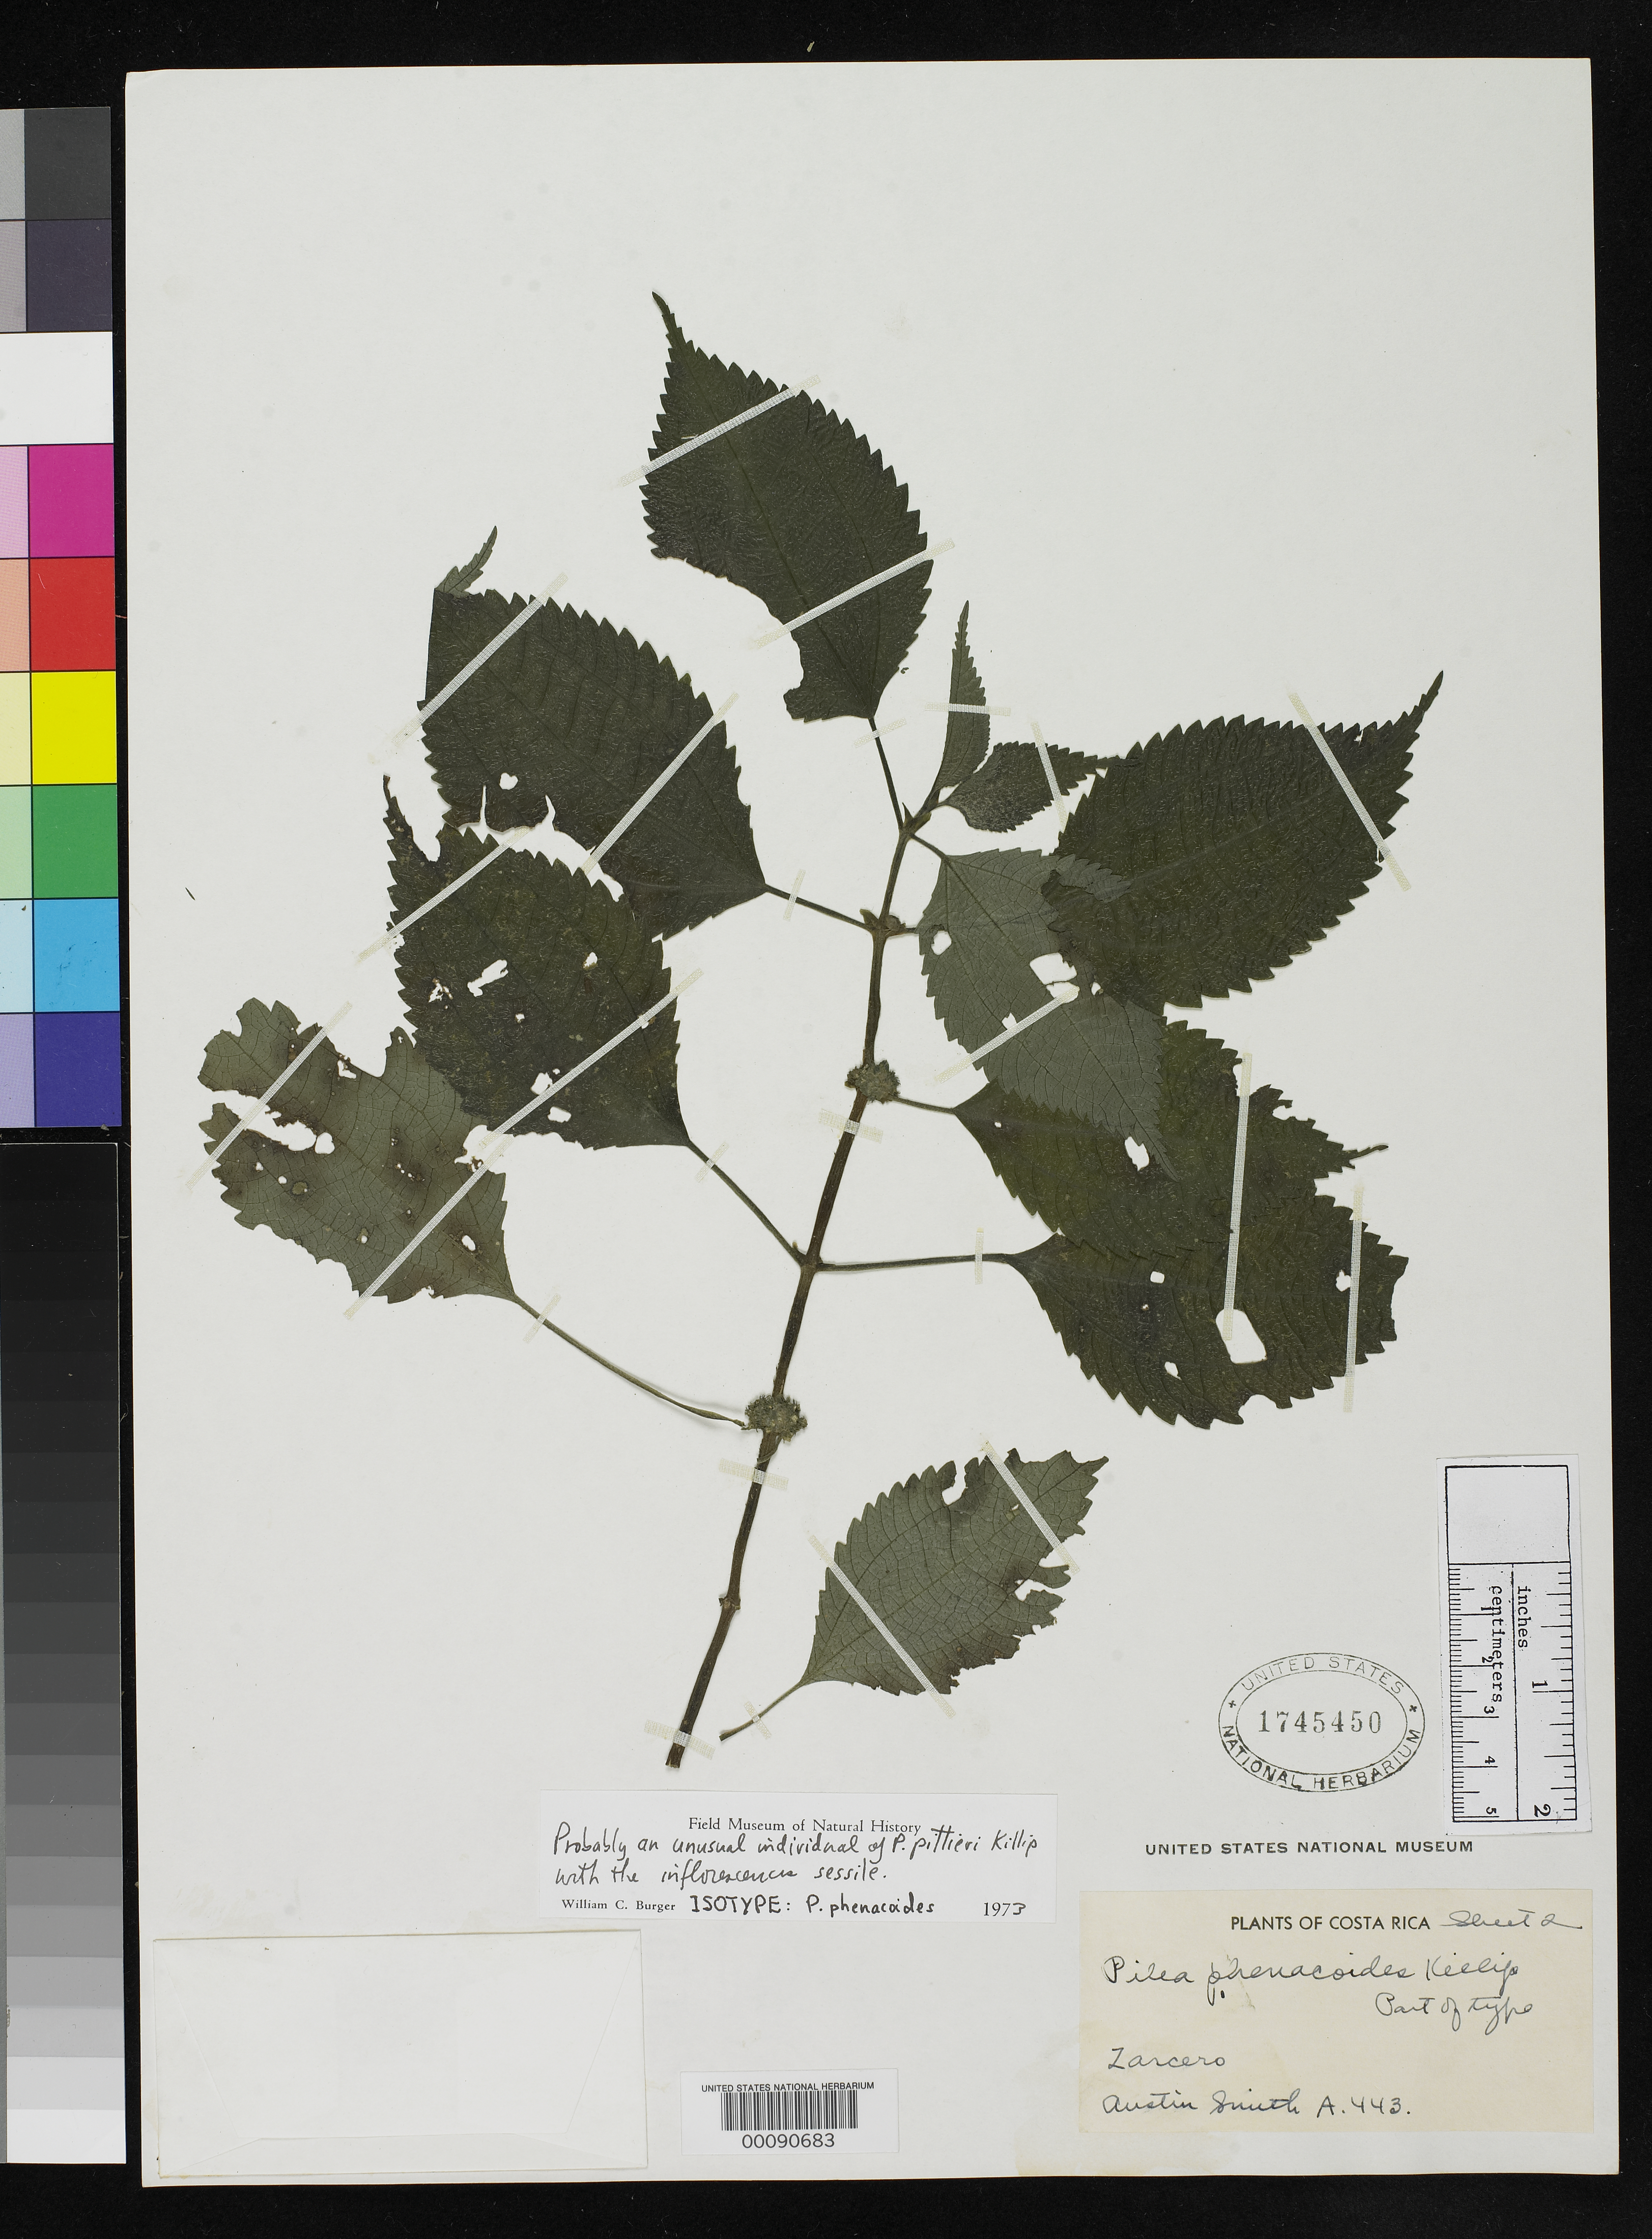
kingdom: Plantae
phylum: Tracheophyta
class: Magnoliopsida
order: Rosales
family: Urticaceae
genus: Pilea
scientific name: Pilea phenacoides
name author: Killip & Standl.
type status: Isotype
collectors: Aust P. Smith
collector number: A 443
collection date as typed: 22 Sep 1937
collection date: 1937-09-22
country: Costa Rica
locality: Zarcero region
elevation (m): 1372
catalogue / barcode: US 1745450